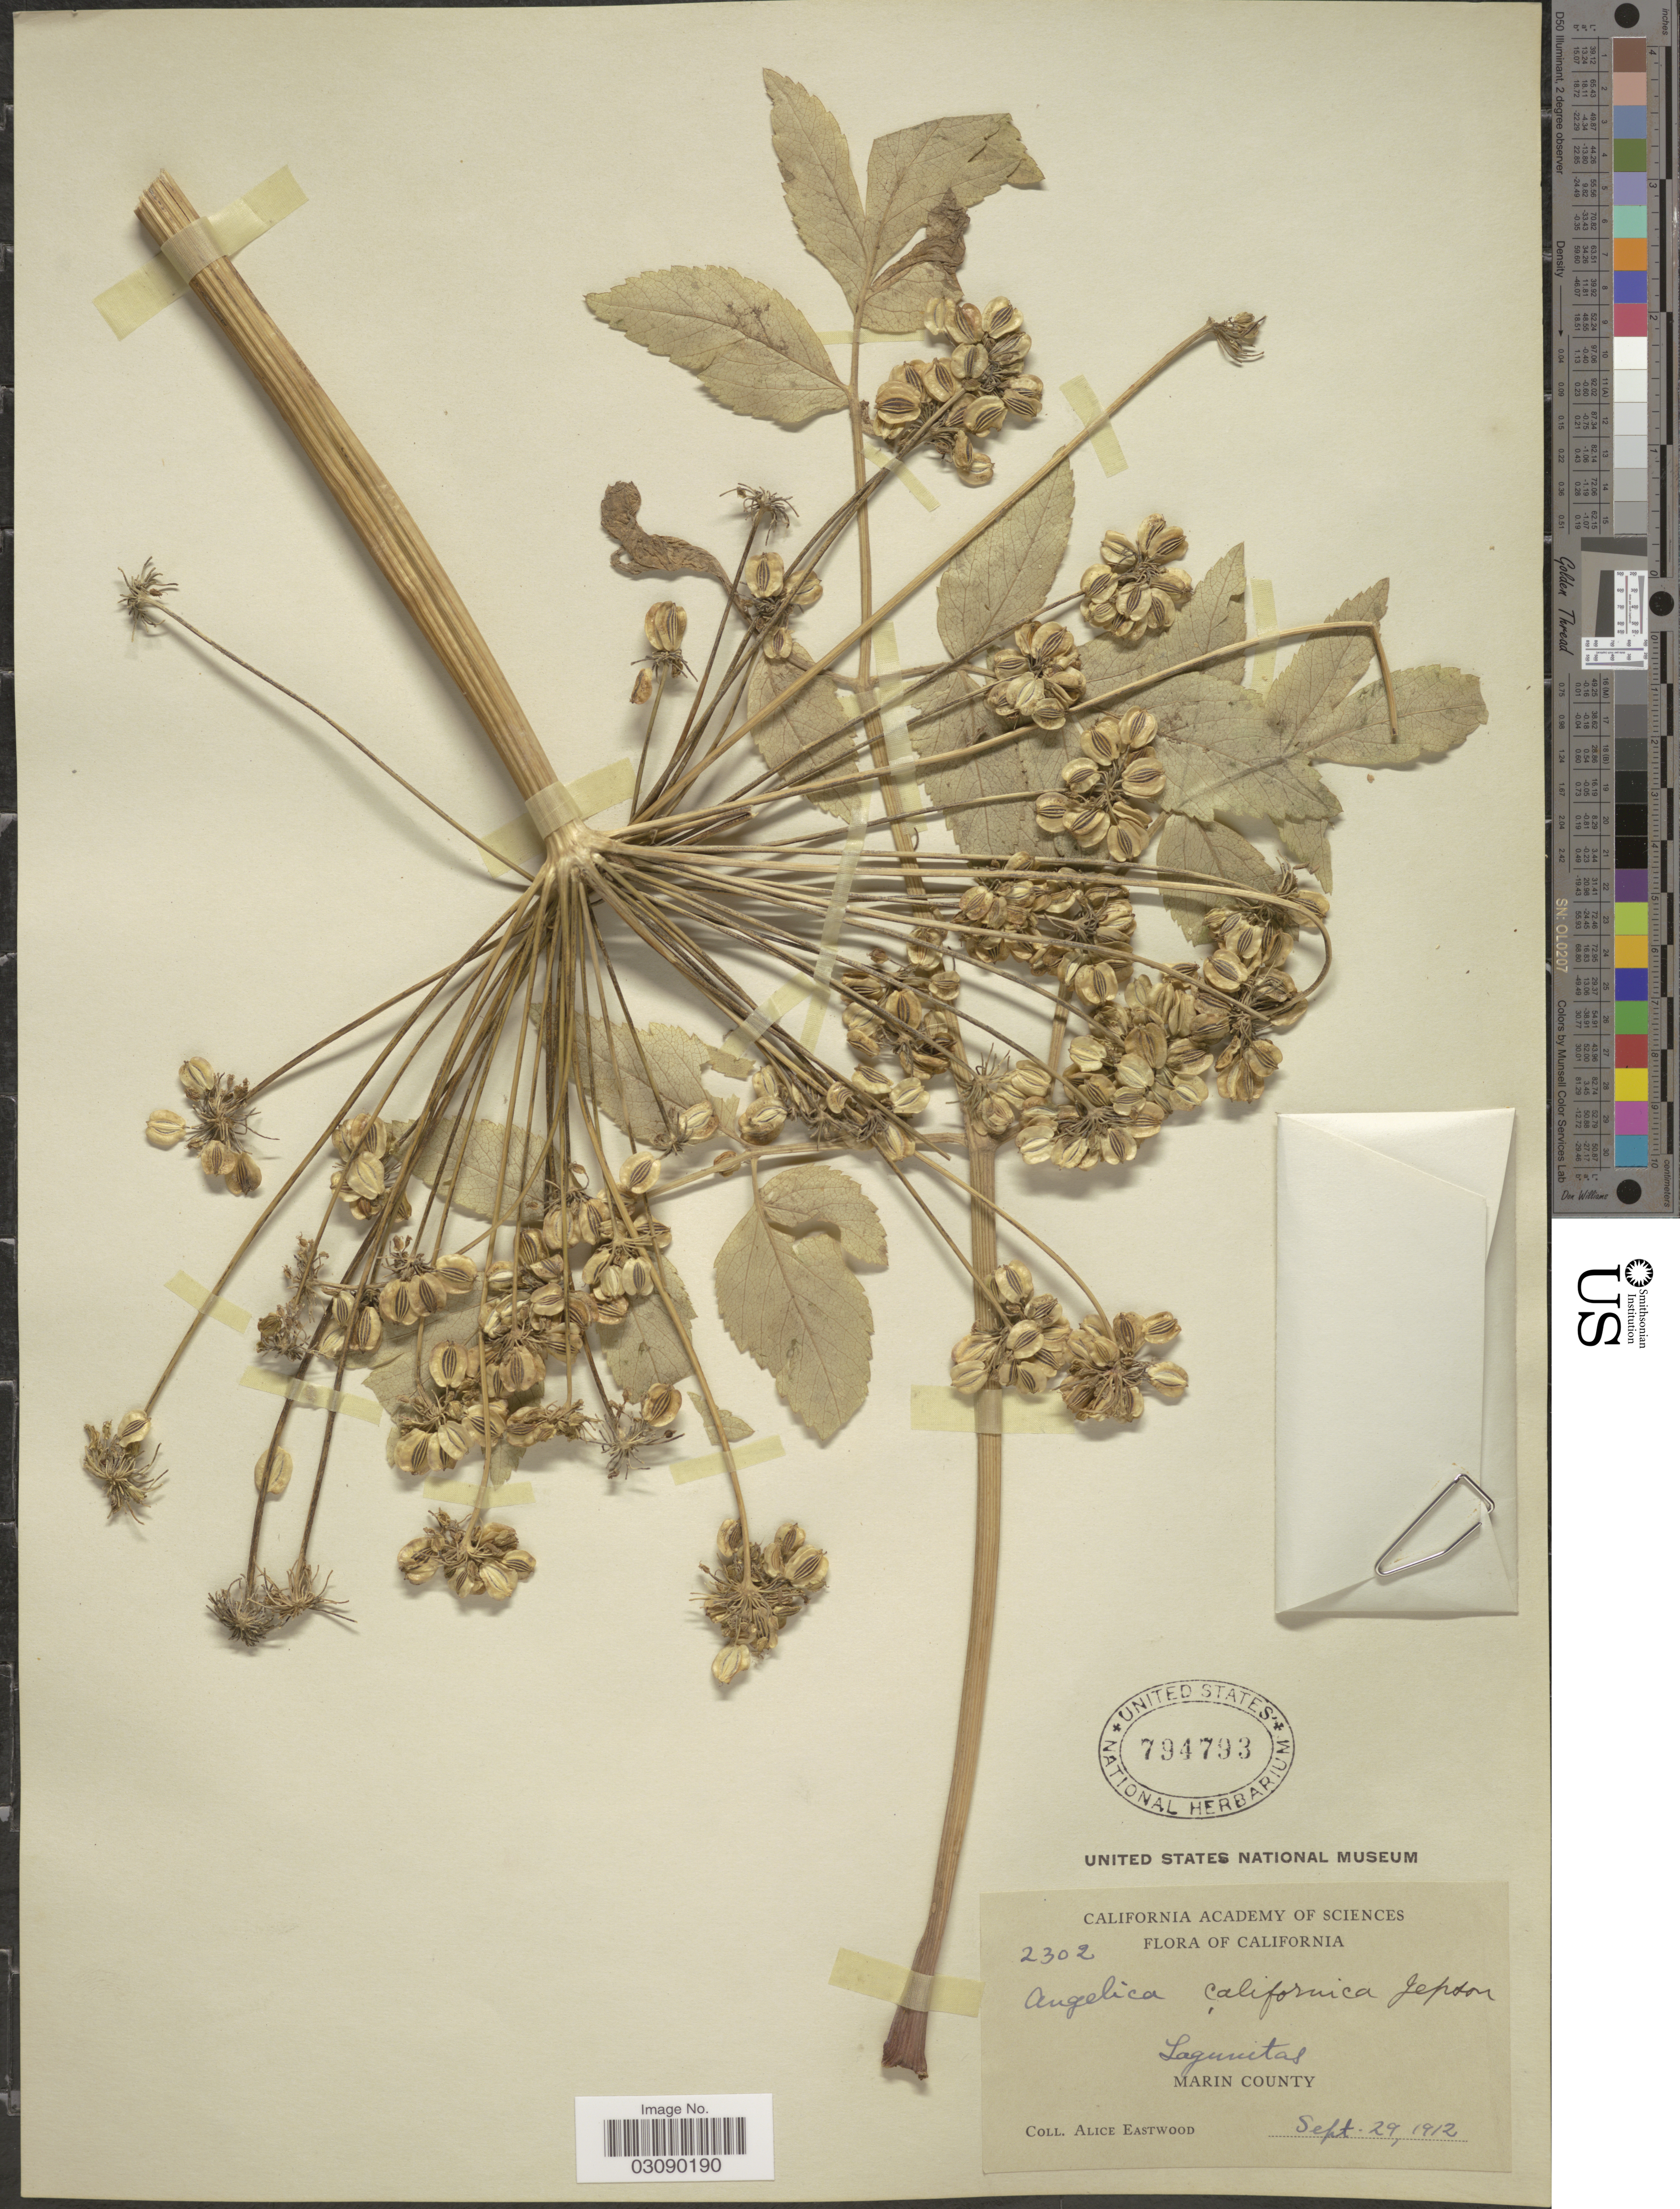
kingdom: Plantae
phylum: Tracheophyta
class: Magnoliopsida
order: Apiales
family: Apiaceae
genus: Angelica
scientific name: Angelica californica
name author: Jeps.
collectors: A. Eastwood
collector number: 2302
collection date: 1912-09-29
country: United States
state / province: California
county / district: Marin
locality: Lagunitas. Marin County.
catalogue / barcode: US 794793